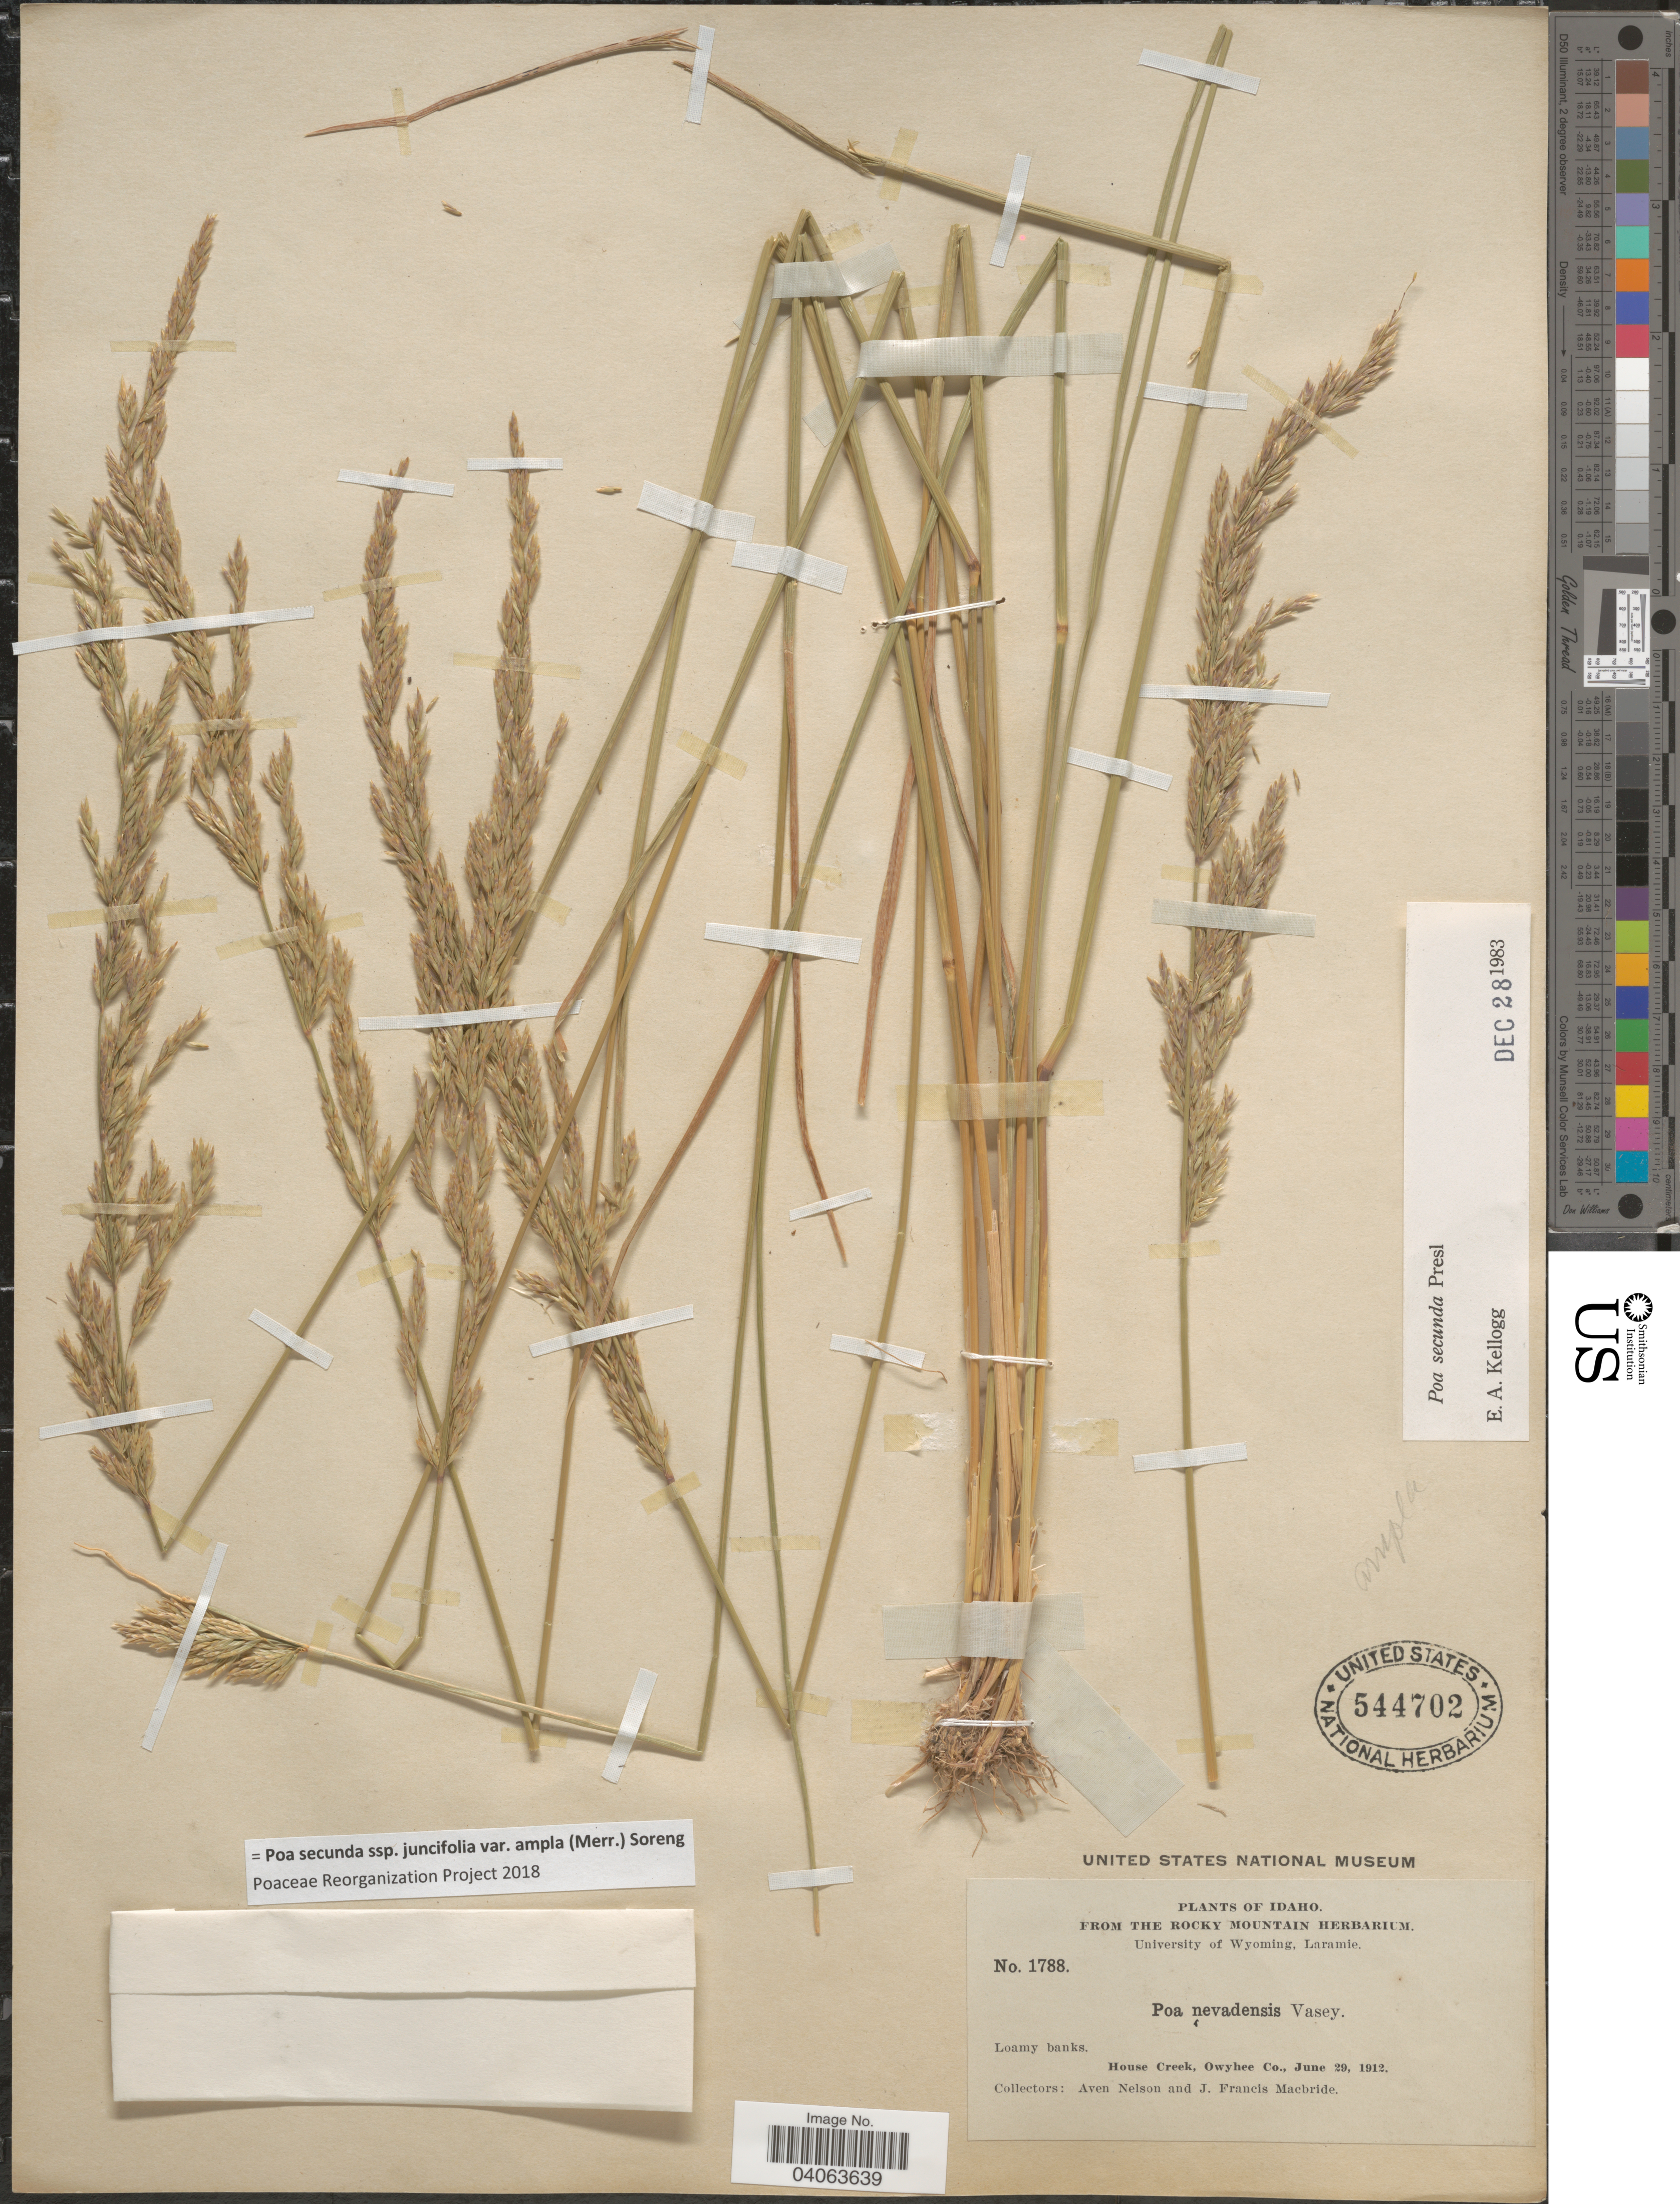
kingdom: Plantae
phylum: Tracheophyta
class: Liliopsida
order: Poales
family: Poaceae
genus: Poa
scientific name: Poa secunda subsp. juncifolia var. ampla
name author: (Merr.) Soreng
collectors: A. Nelson & J. F. Macbride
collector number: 1788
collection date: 1912-06-29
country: United States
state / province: Idaho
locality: House Creek, Owyhee Co.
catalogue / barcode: US 544702